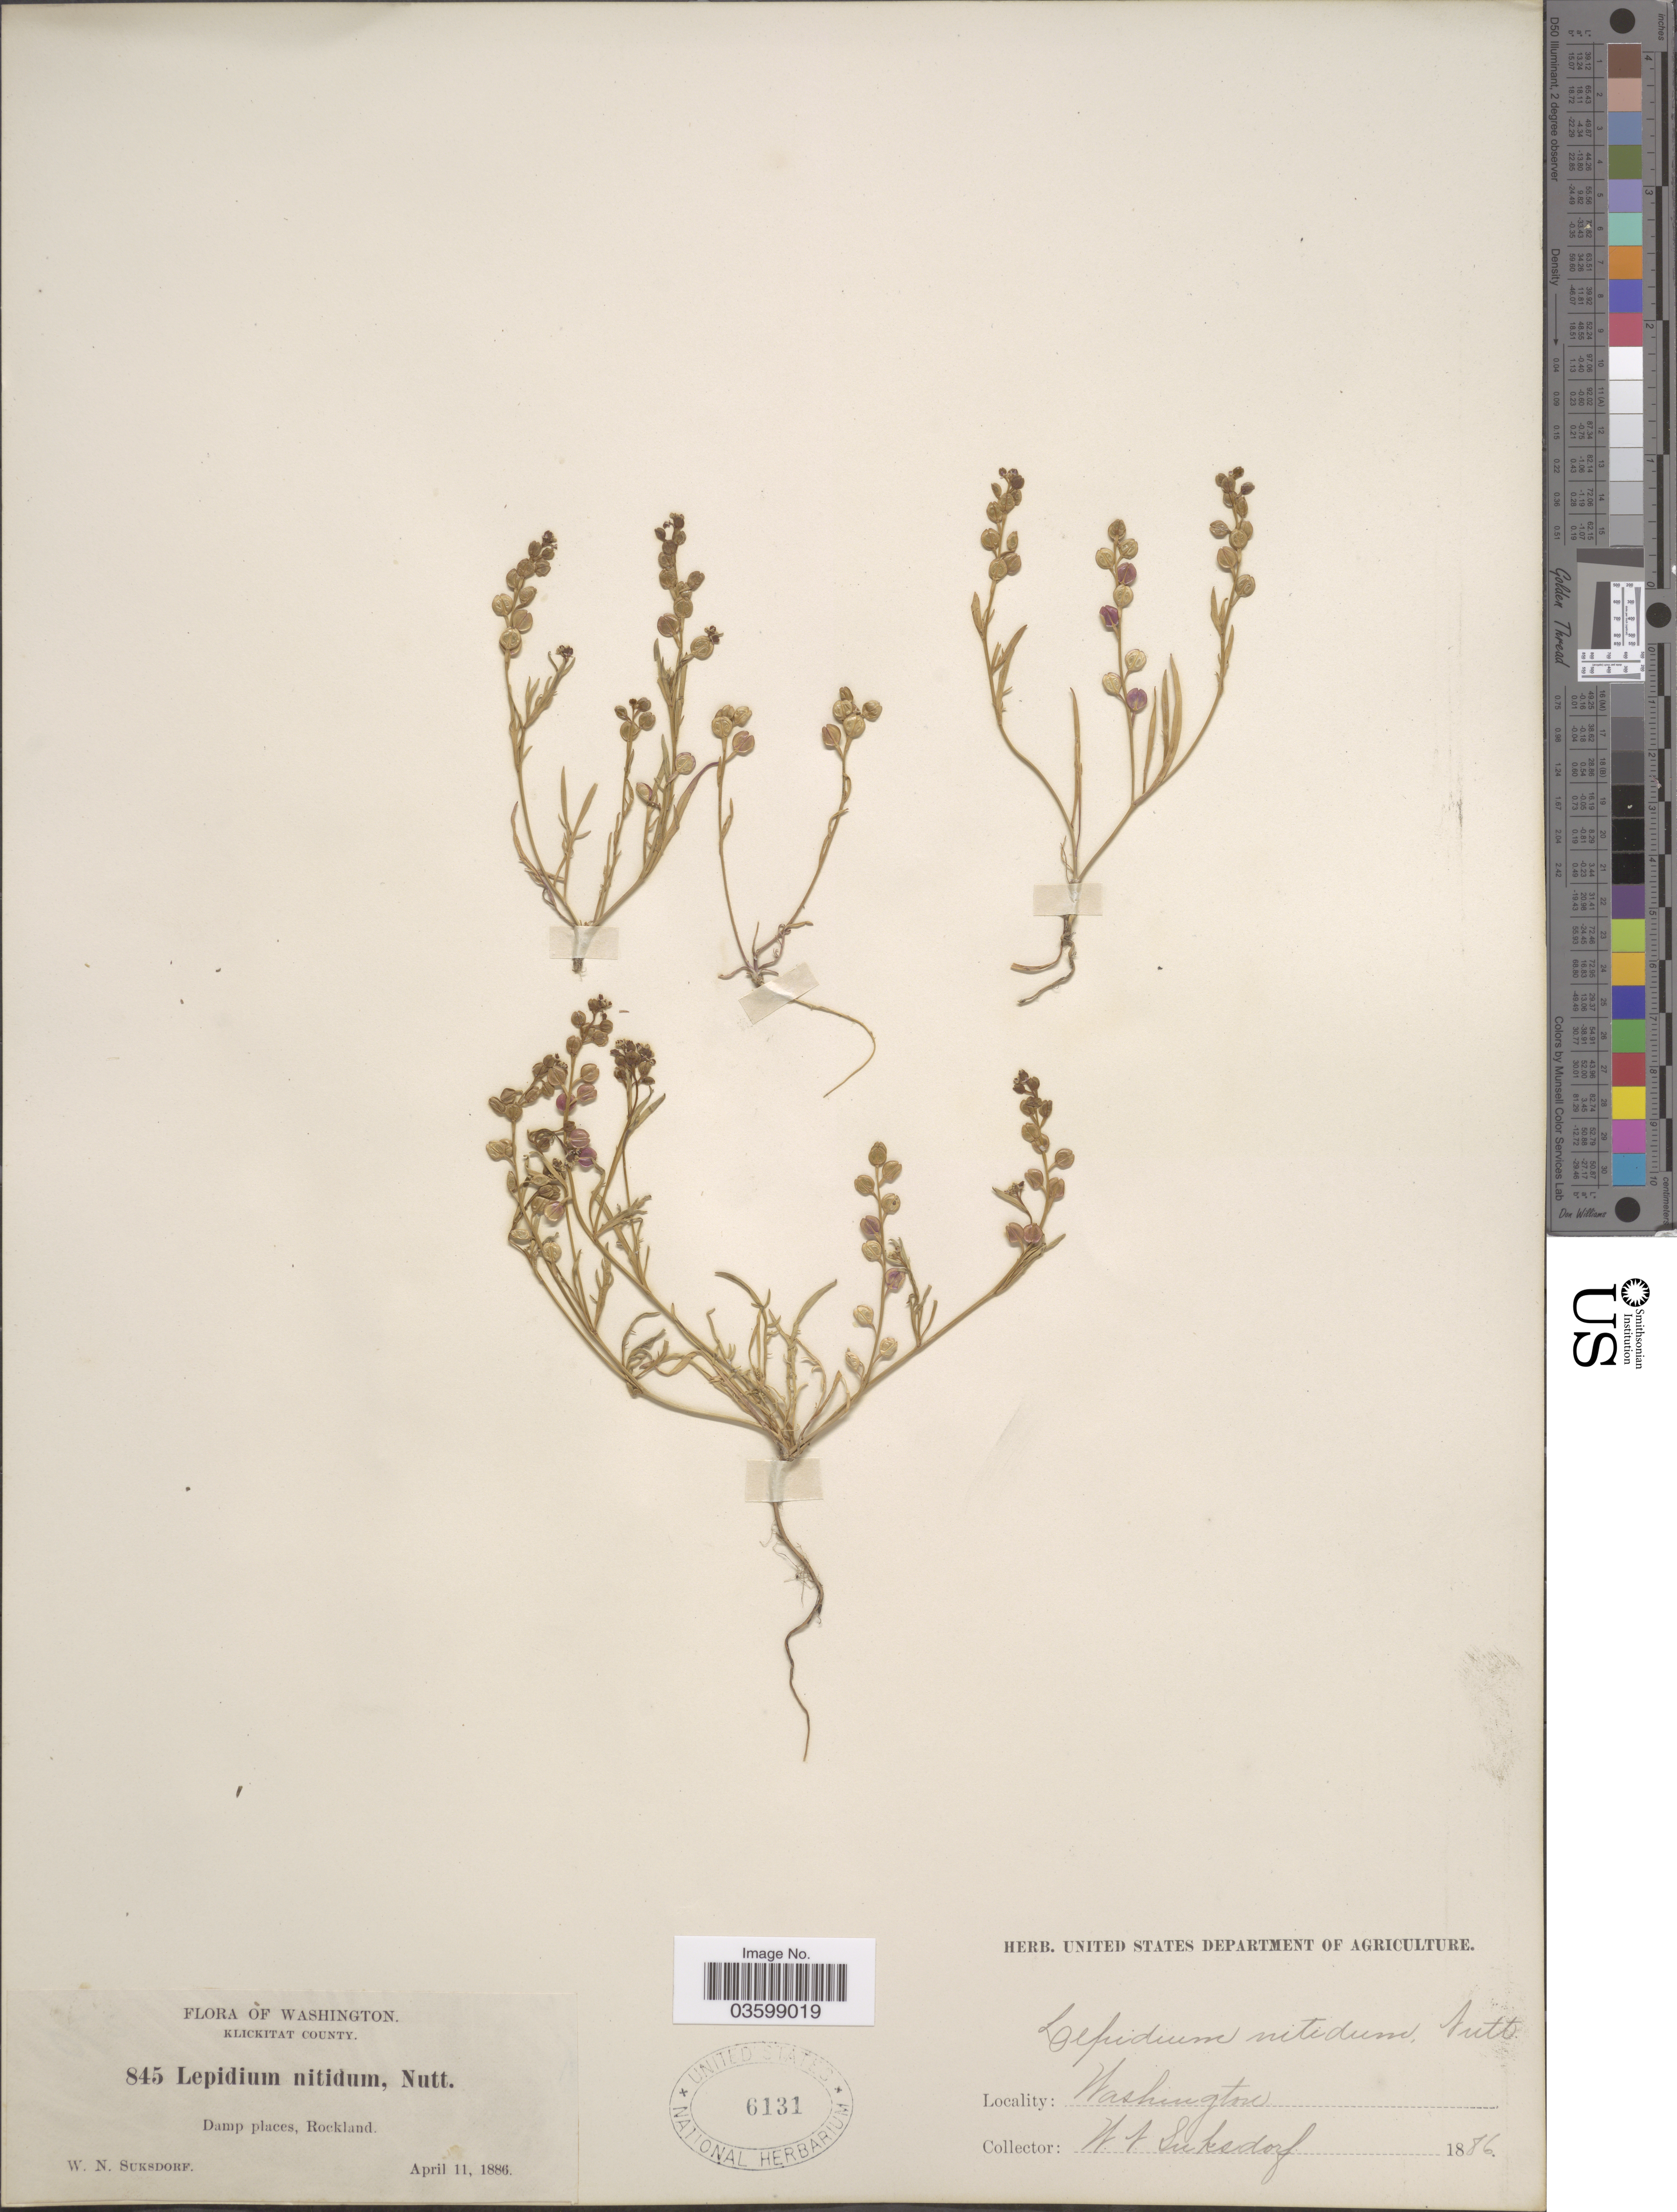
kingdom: Plantae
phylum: Tracheophyta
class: Magnoliopsida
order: Brassicales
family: Brassicaceae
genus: Lepidium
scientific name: Lepidium nitidum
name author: Nutt.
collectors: W. N. Suksdorf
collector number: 845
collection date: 1886-04-11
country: United States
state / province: Washington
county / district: Klickitat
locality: Klickitat County. Rockland.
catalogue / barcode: US 6131